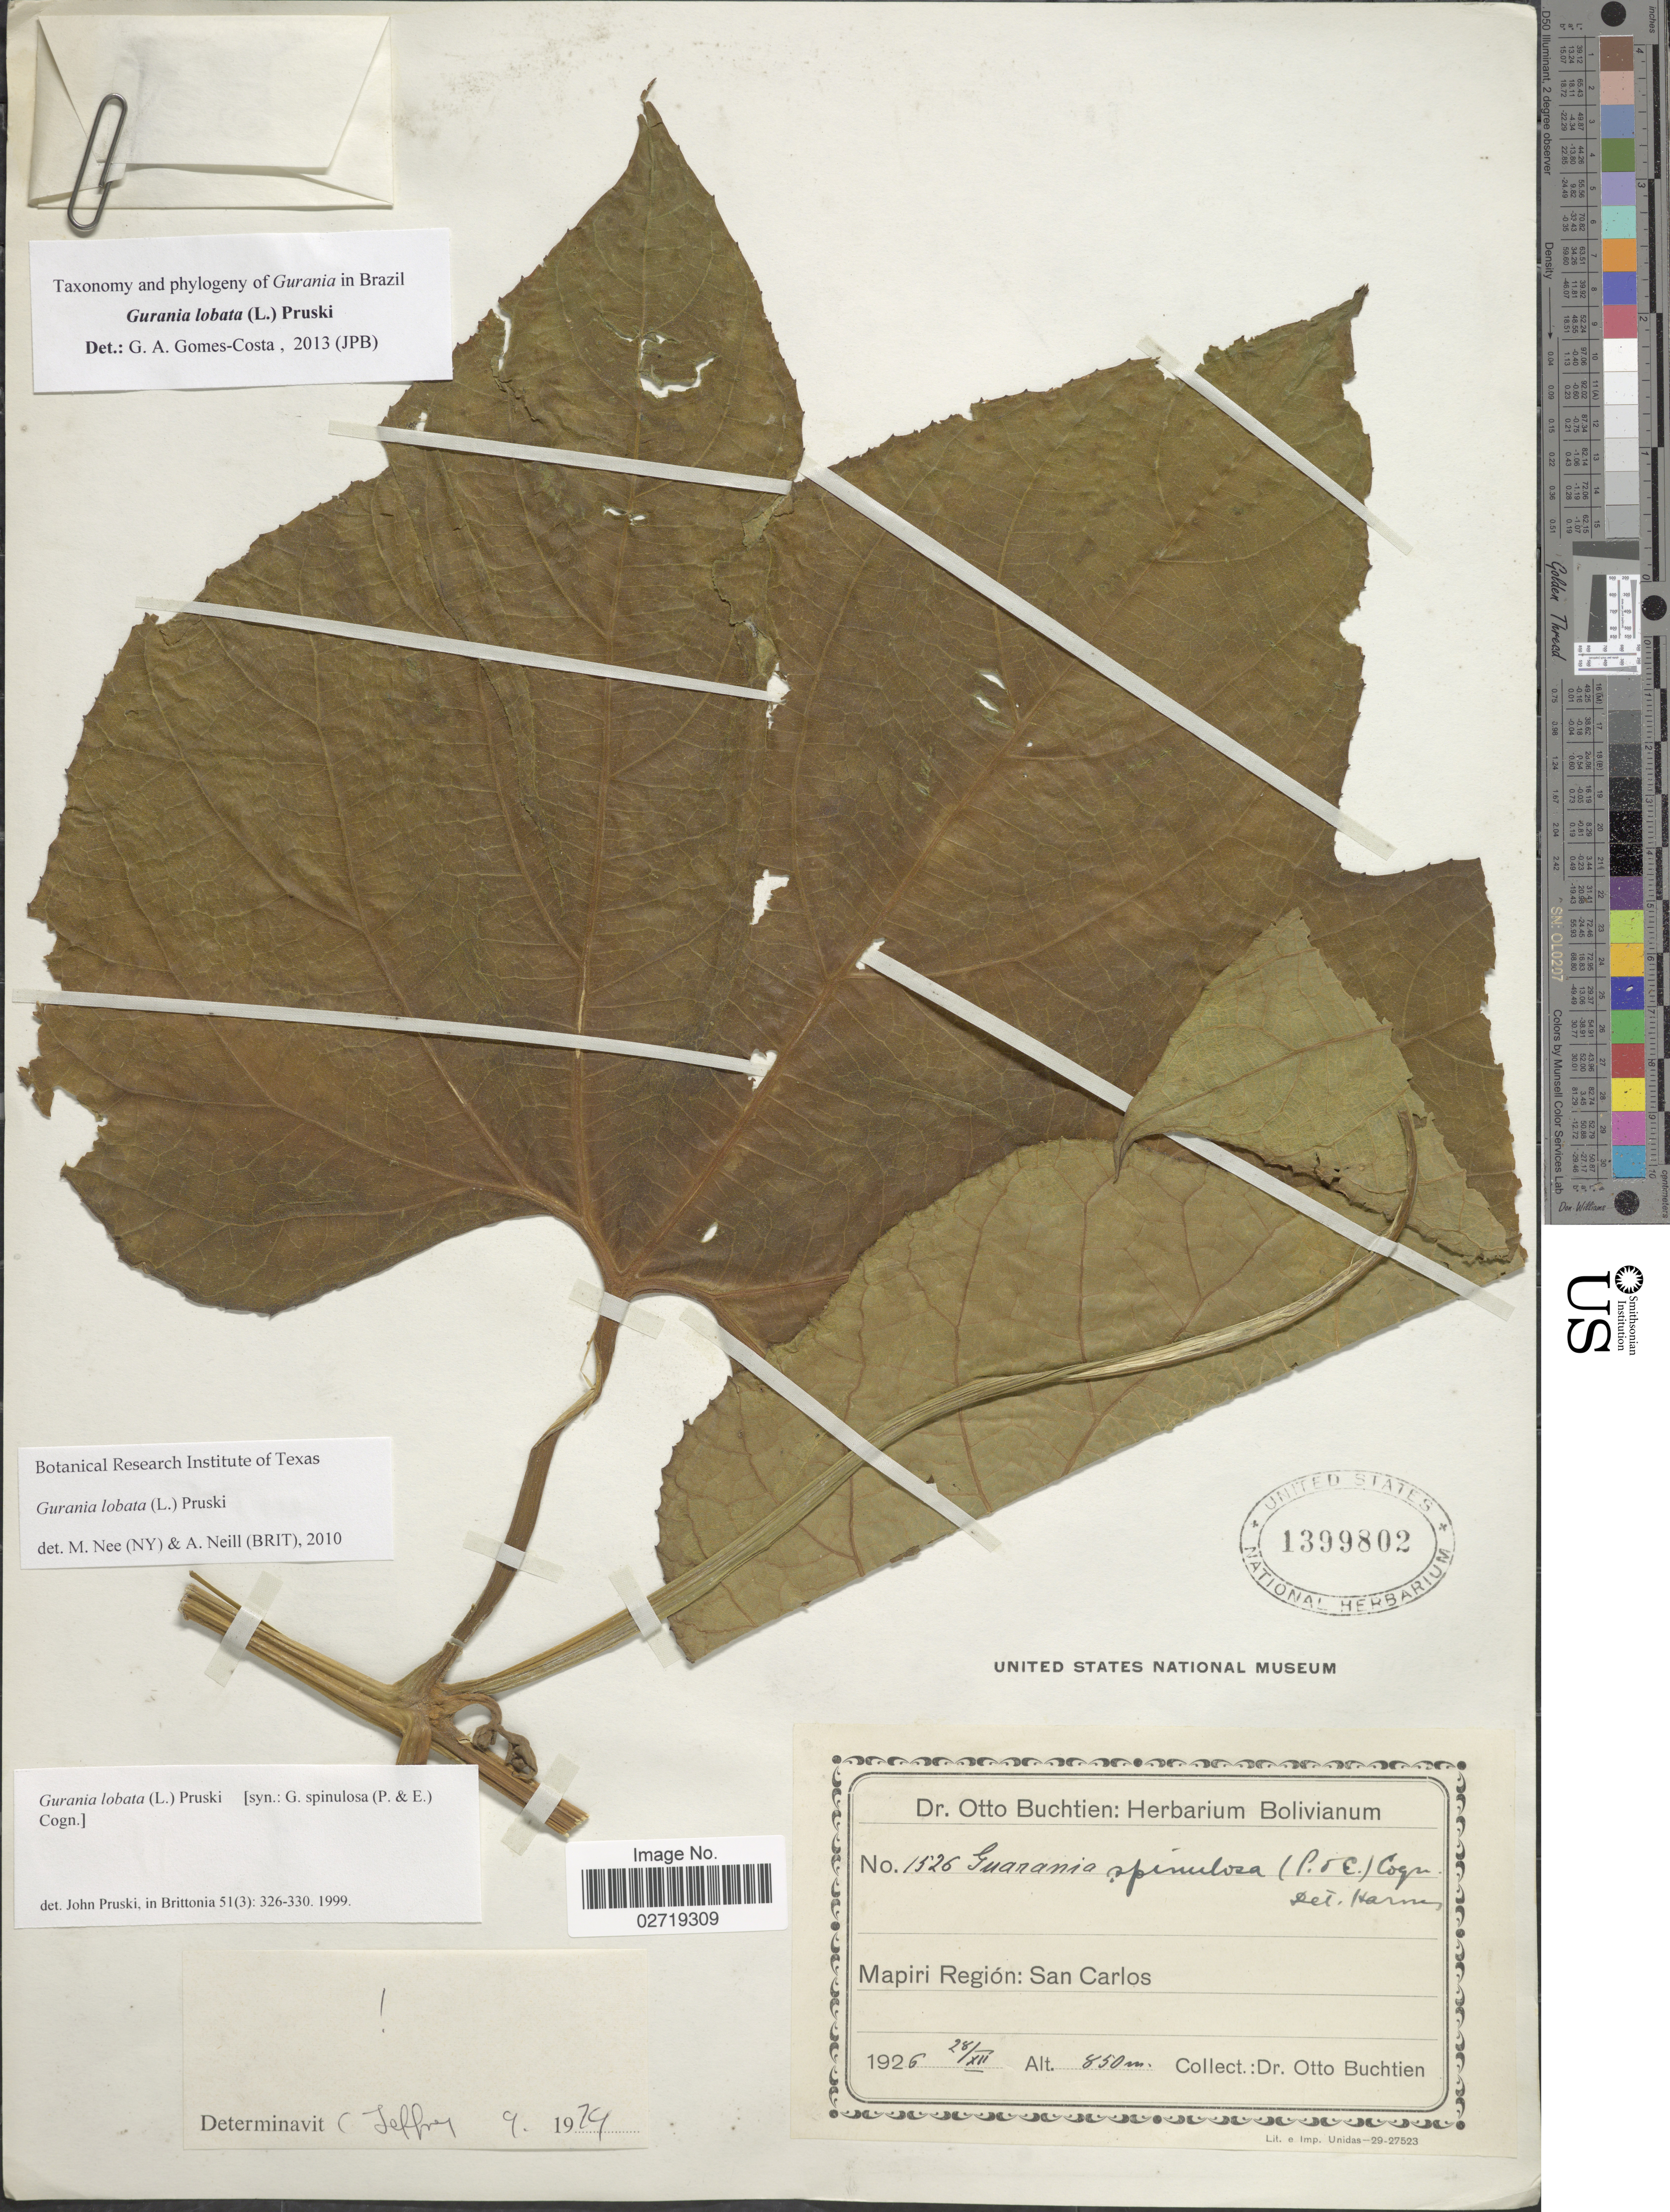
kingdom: Plantae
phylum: Tracheophyta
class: Magnoliopsida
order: Cucurbitales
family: Cucurbitaceae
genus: Gurania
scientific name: Gurania lobata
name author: (L.) Pruski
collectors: O. Buchtien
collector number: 1526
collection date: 1926-12-28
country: Bolivia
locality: Mapiri Región, San Carlos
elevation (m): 850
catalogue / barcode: US 1399802